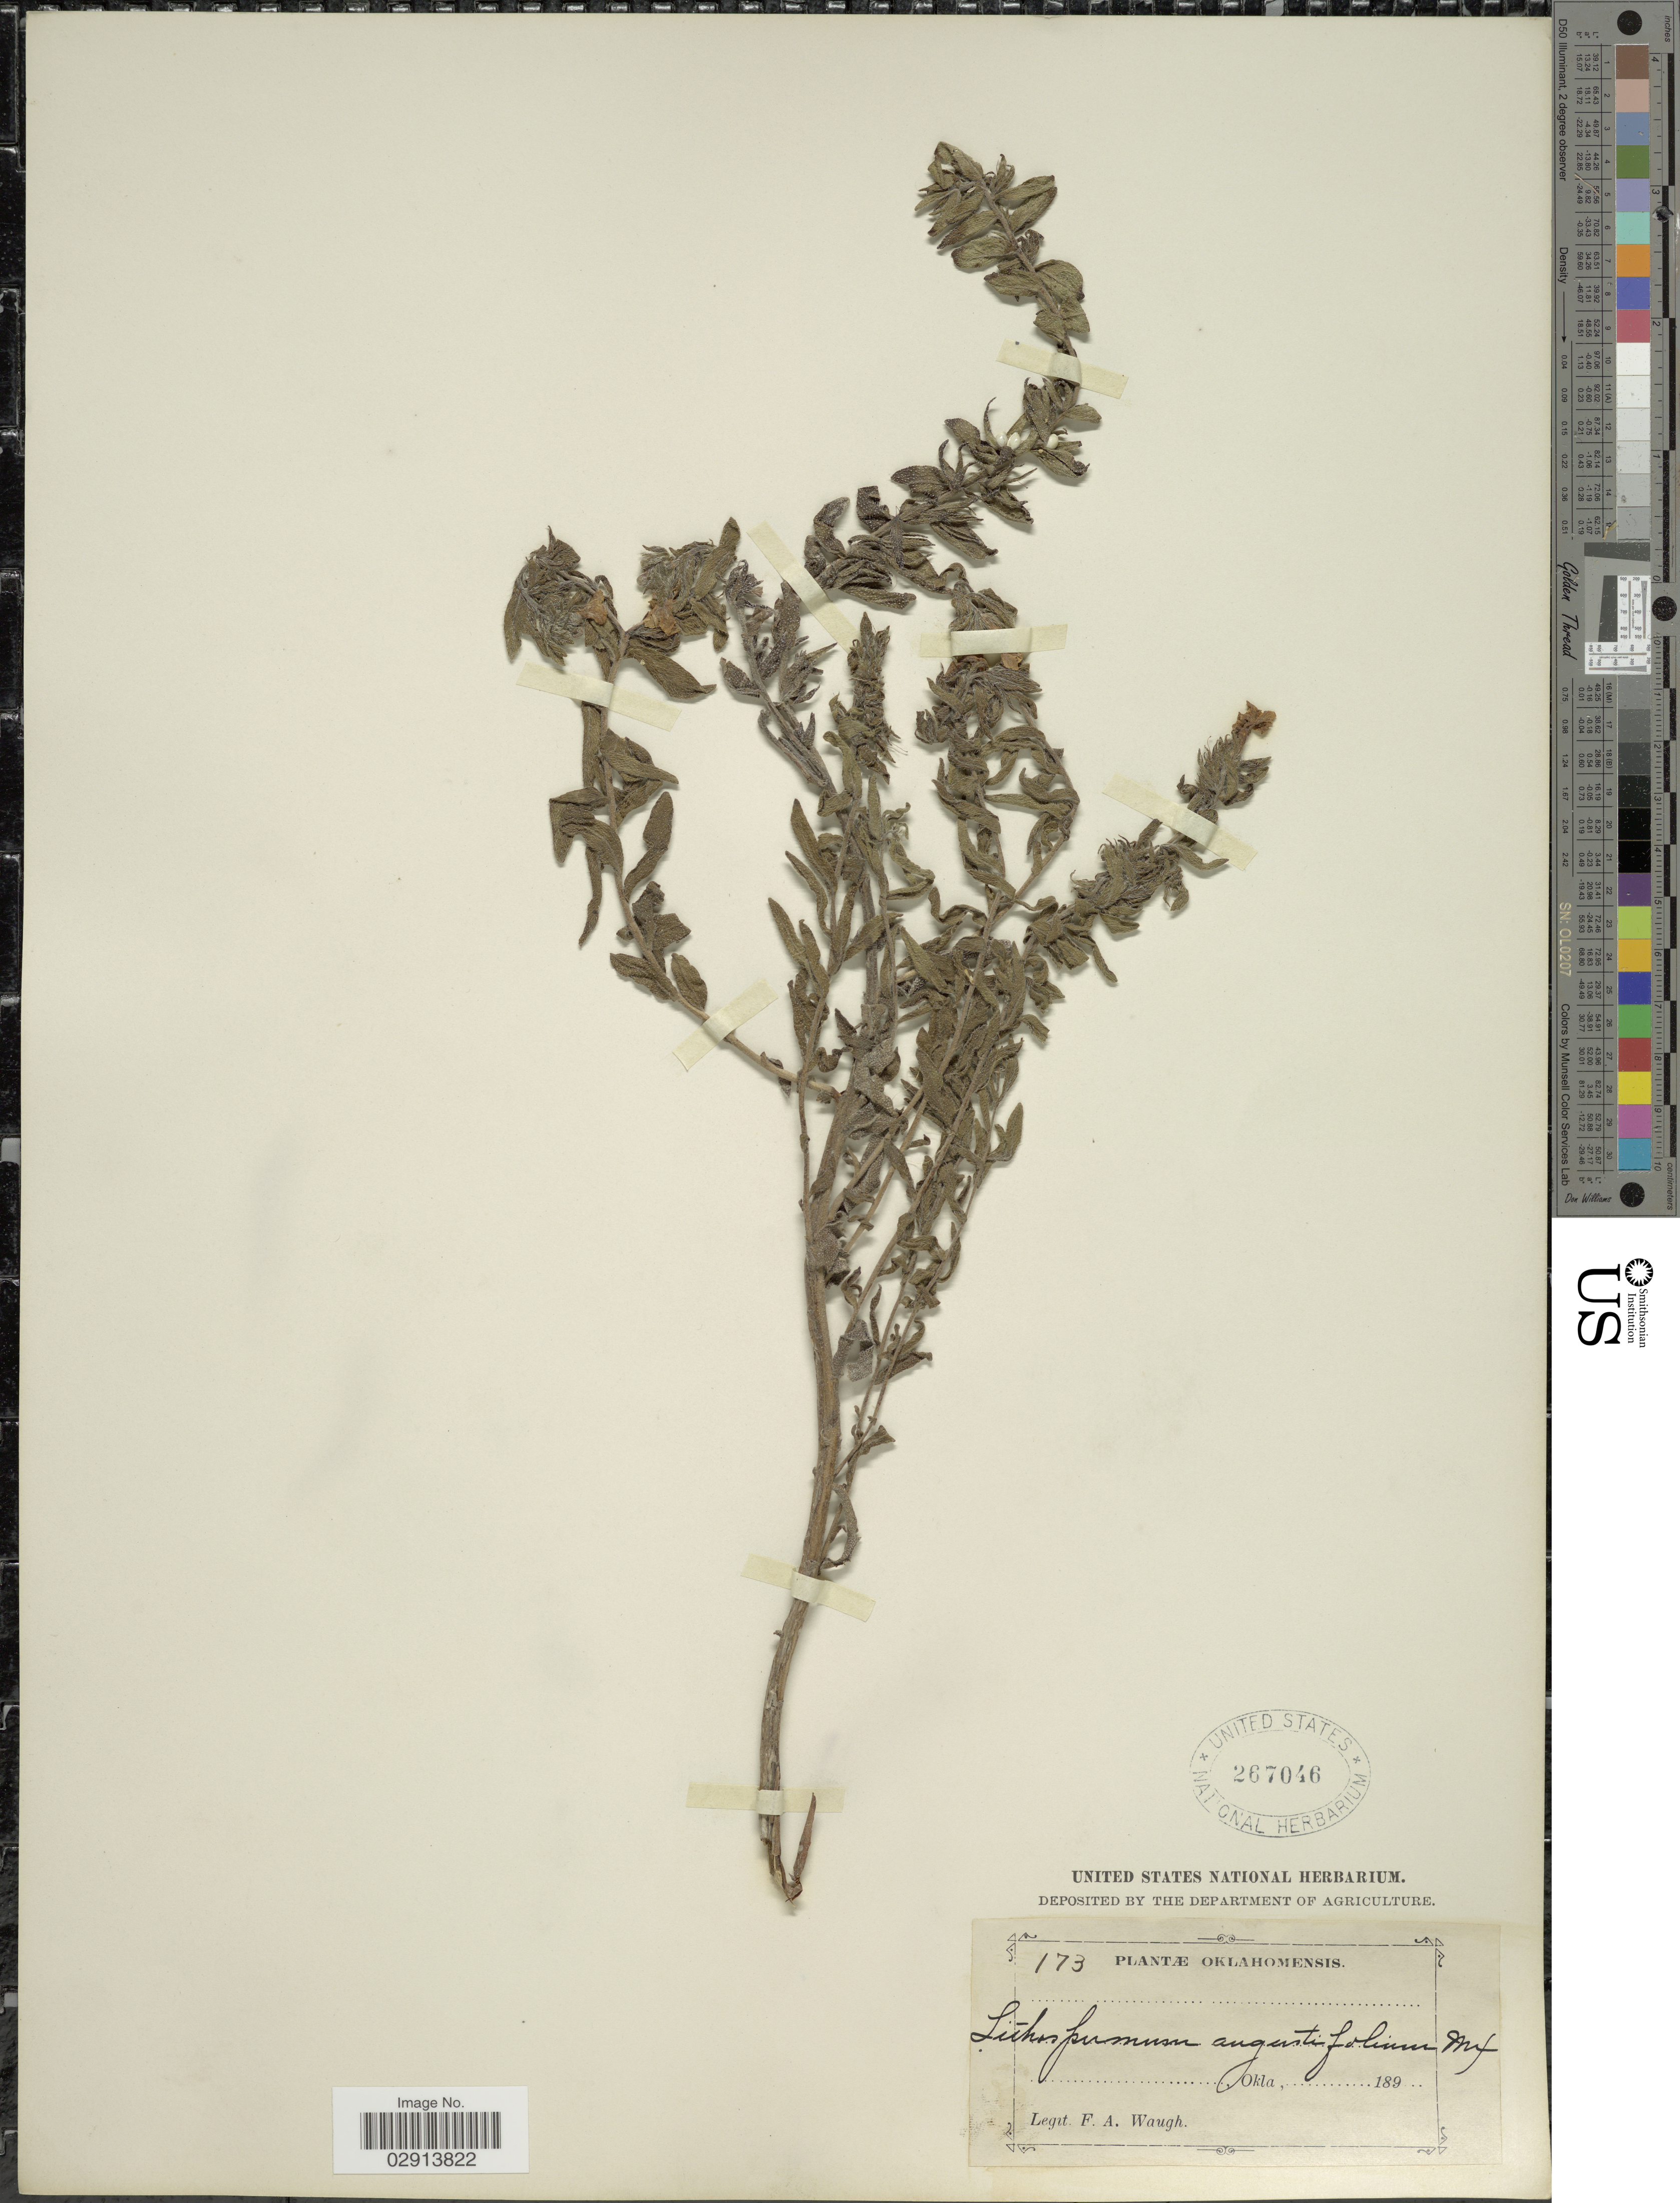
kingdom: Plantae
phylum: Tracheophyta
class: Magnoliopsida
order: Boraginales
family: Boraginaceae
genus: Lithospermum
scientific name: Lithospermum caroliniense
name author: (J.F. Gmel.) MacMill.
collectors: F. Waugh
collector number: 173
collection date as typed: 189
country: United States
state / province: Oklahoma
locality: Okla.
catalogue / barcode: US 267046